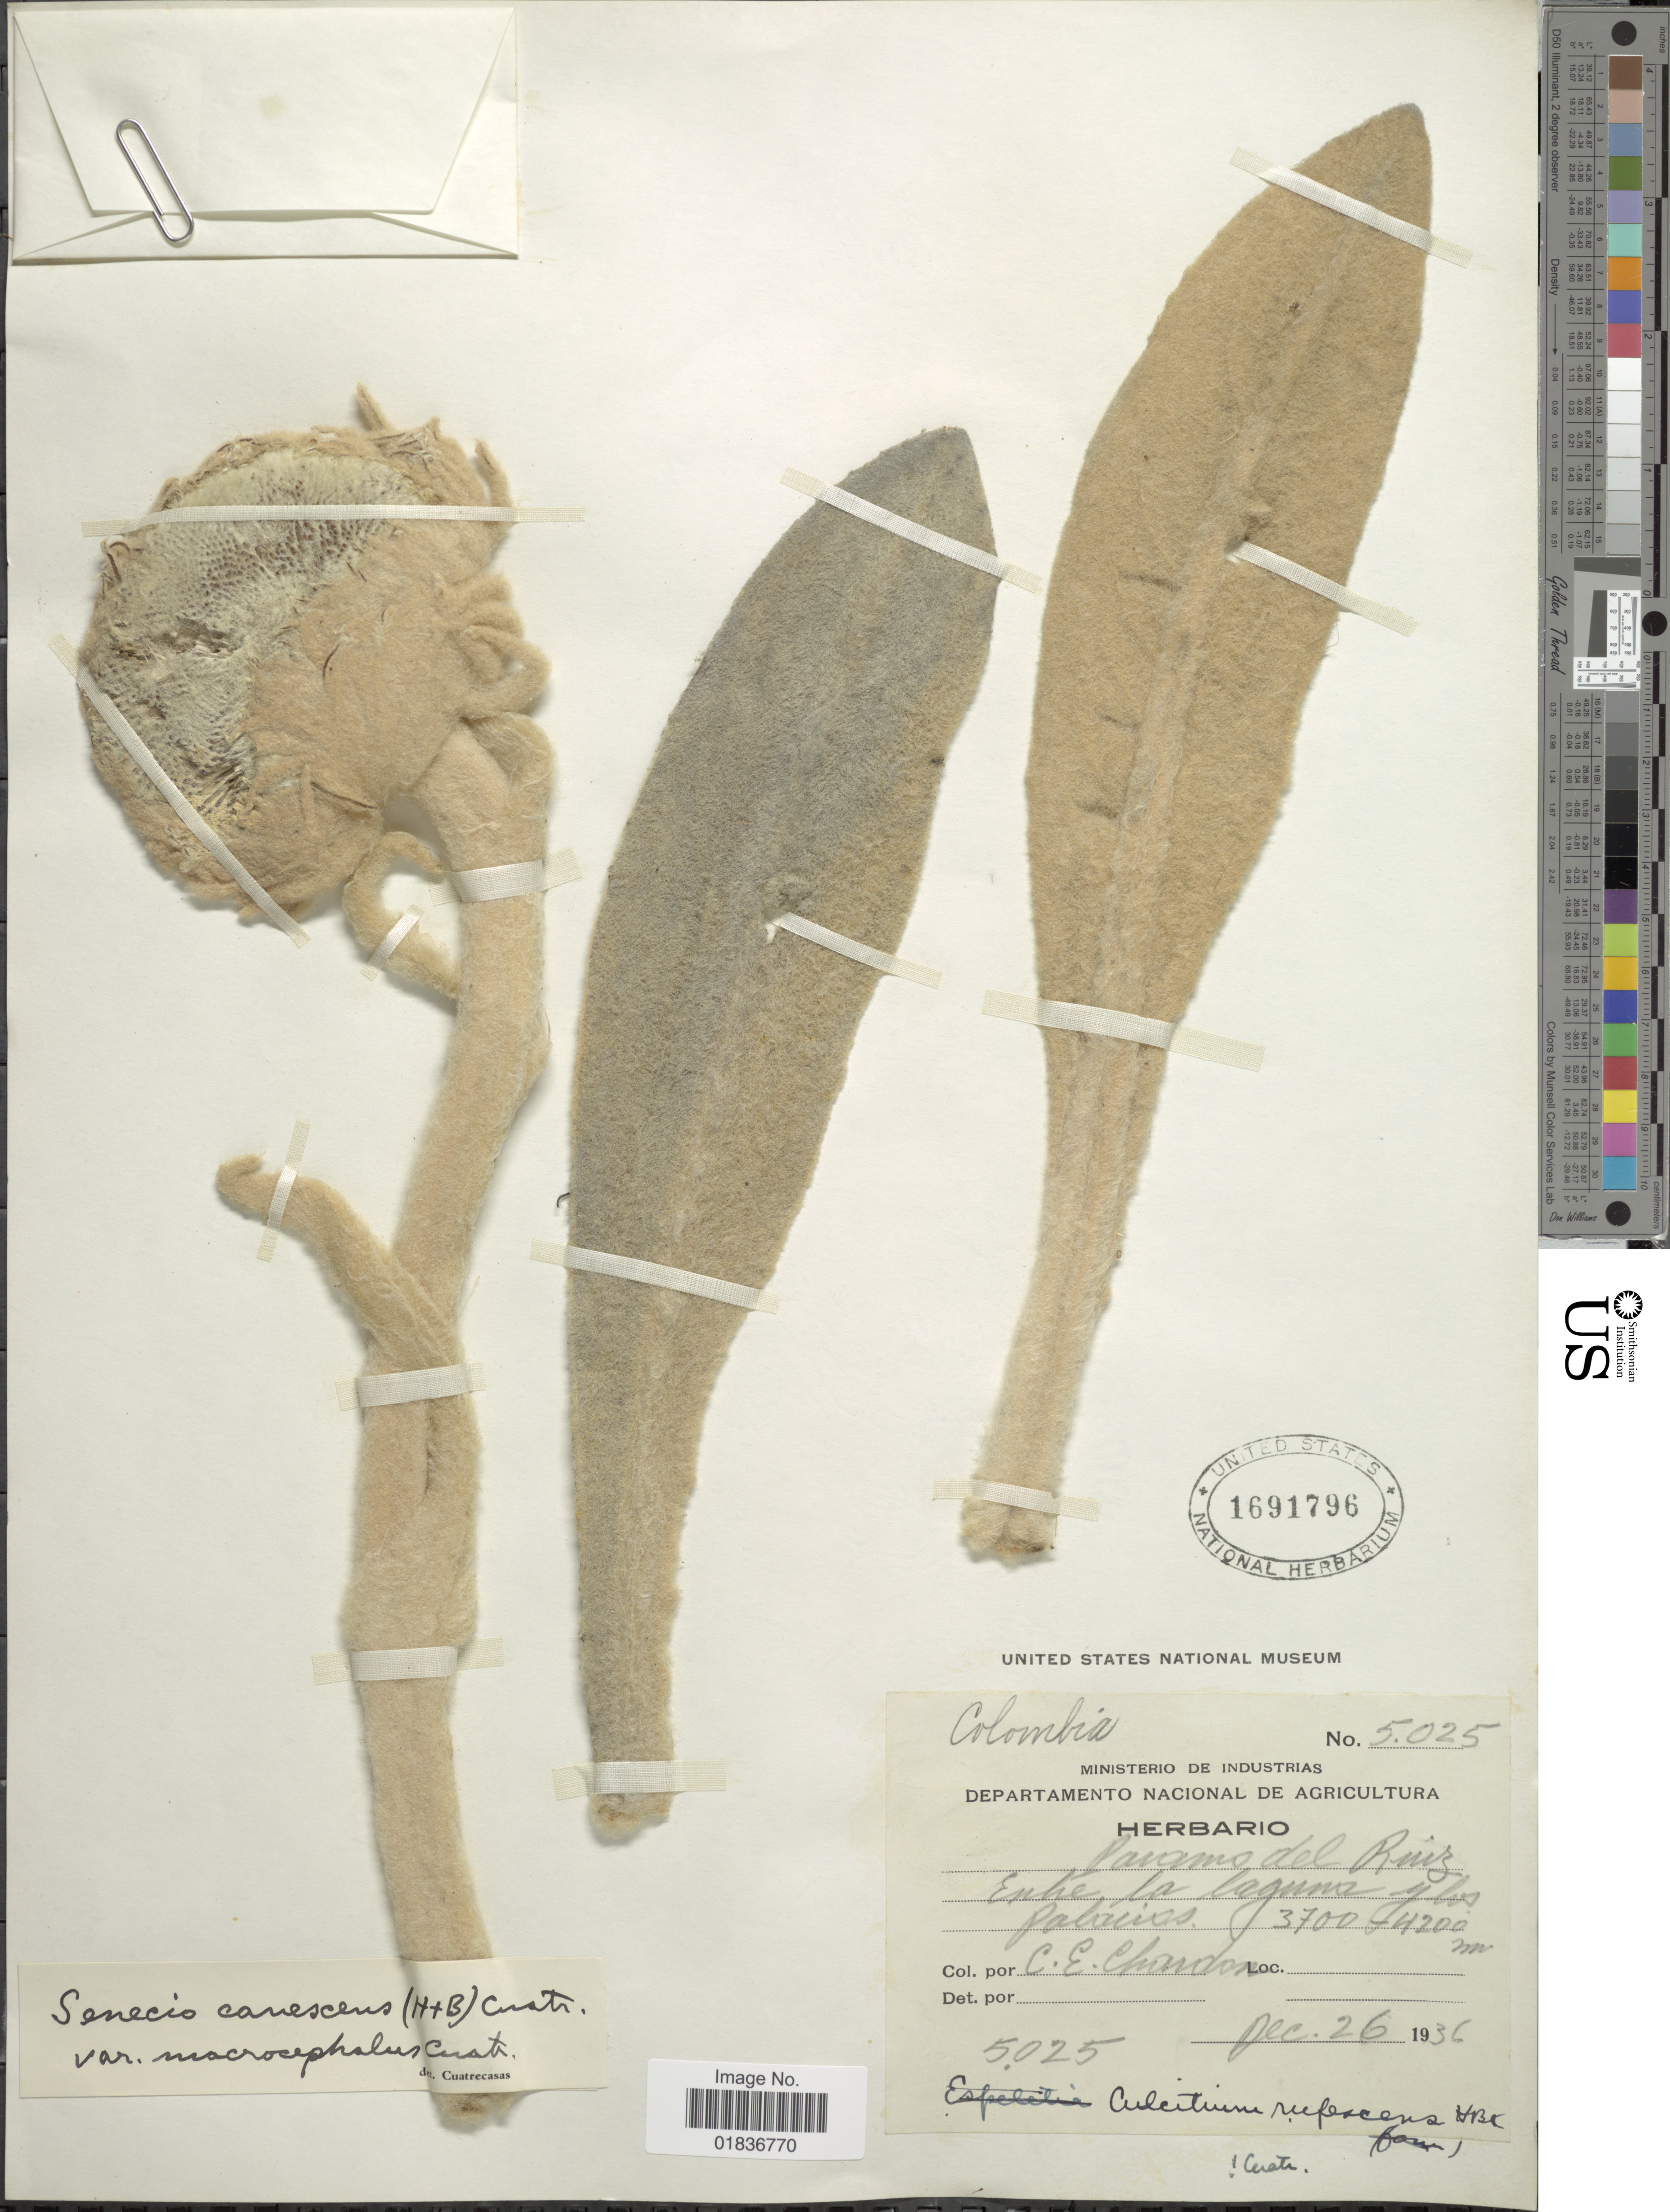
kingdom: Plantae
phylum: Tracheophyta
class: Magnoliopsida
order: Asterales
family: Asteraceae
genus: Senecio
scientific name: Senecio canescens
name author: (Bonpl.) Cuatrec.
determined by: Salomon, Luciana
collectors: C. E. Chardón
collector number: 5025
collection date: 1936-12-26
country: Colombia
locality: Entre la laguna y los Palacios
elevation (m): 3700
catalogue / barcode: US 1691796